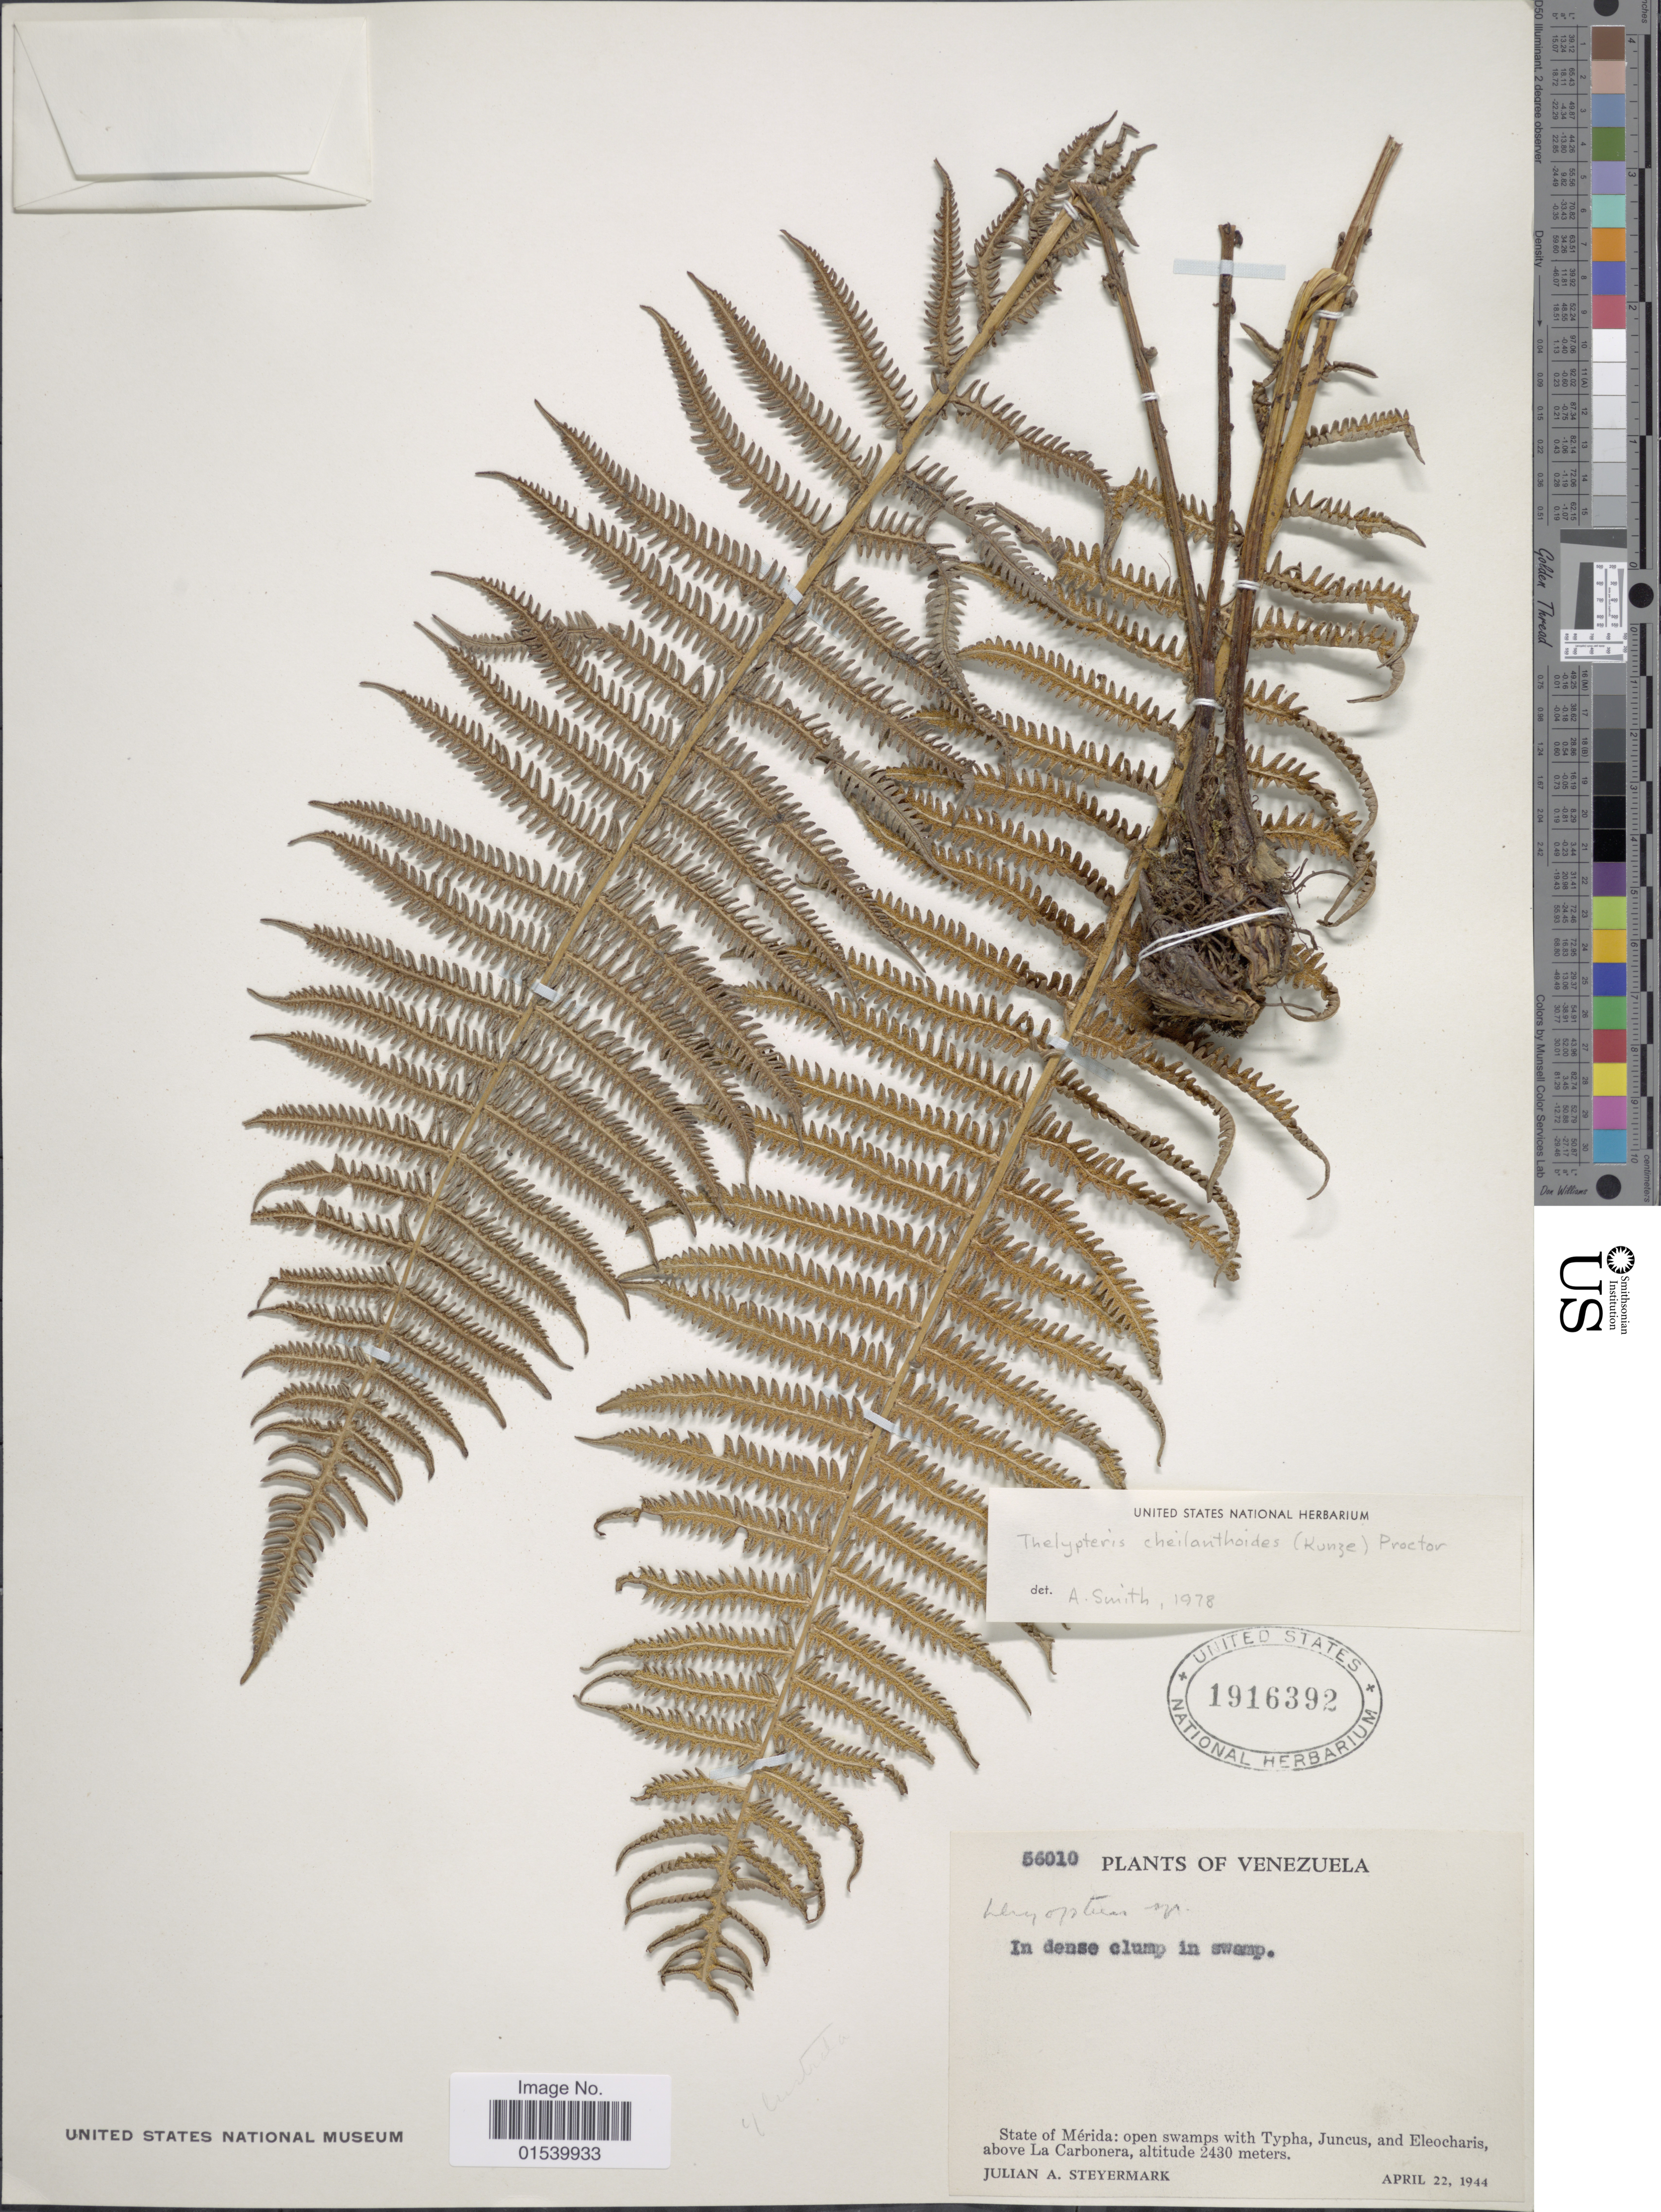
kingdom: Plantae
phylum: Tracheophyta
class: Polypodiopsida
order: Polypodiales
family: Thelypteridaceae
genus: Amauropelta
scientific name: Amauropelta cheilanthoides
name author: (Kunze) Á. Löve & D. Löve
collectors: J. Steyermark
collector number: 56010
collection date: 1944-04-22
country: Venezuela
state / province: Mérida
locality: Open swamps with Typha, Juncus, and Eleocharis, above La Carbonera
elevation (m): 2430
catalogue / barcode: US 1916392